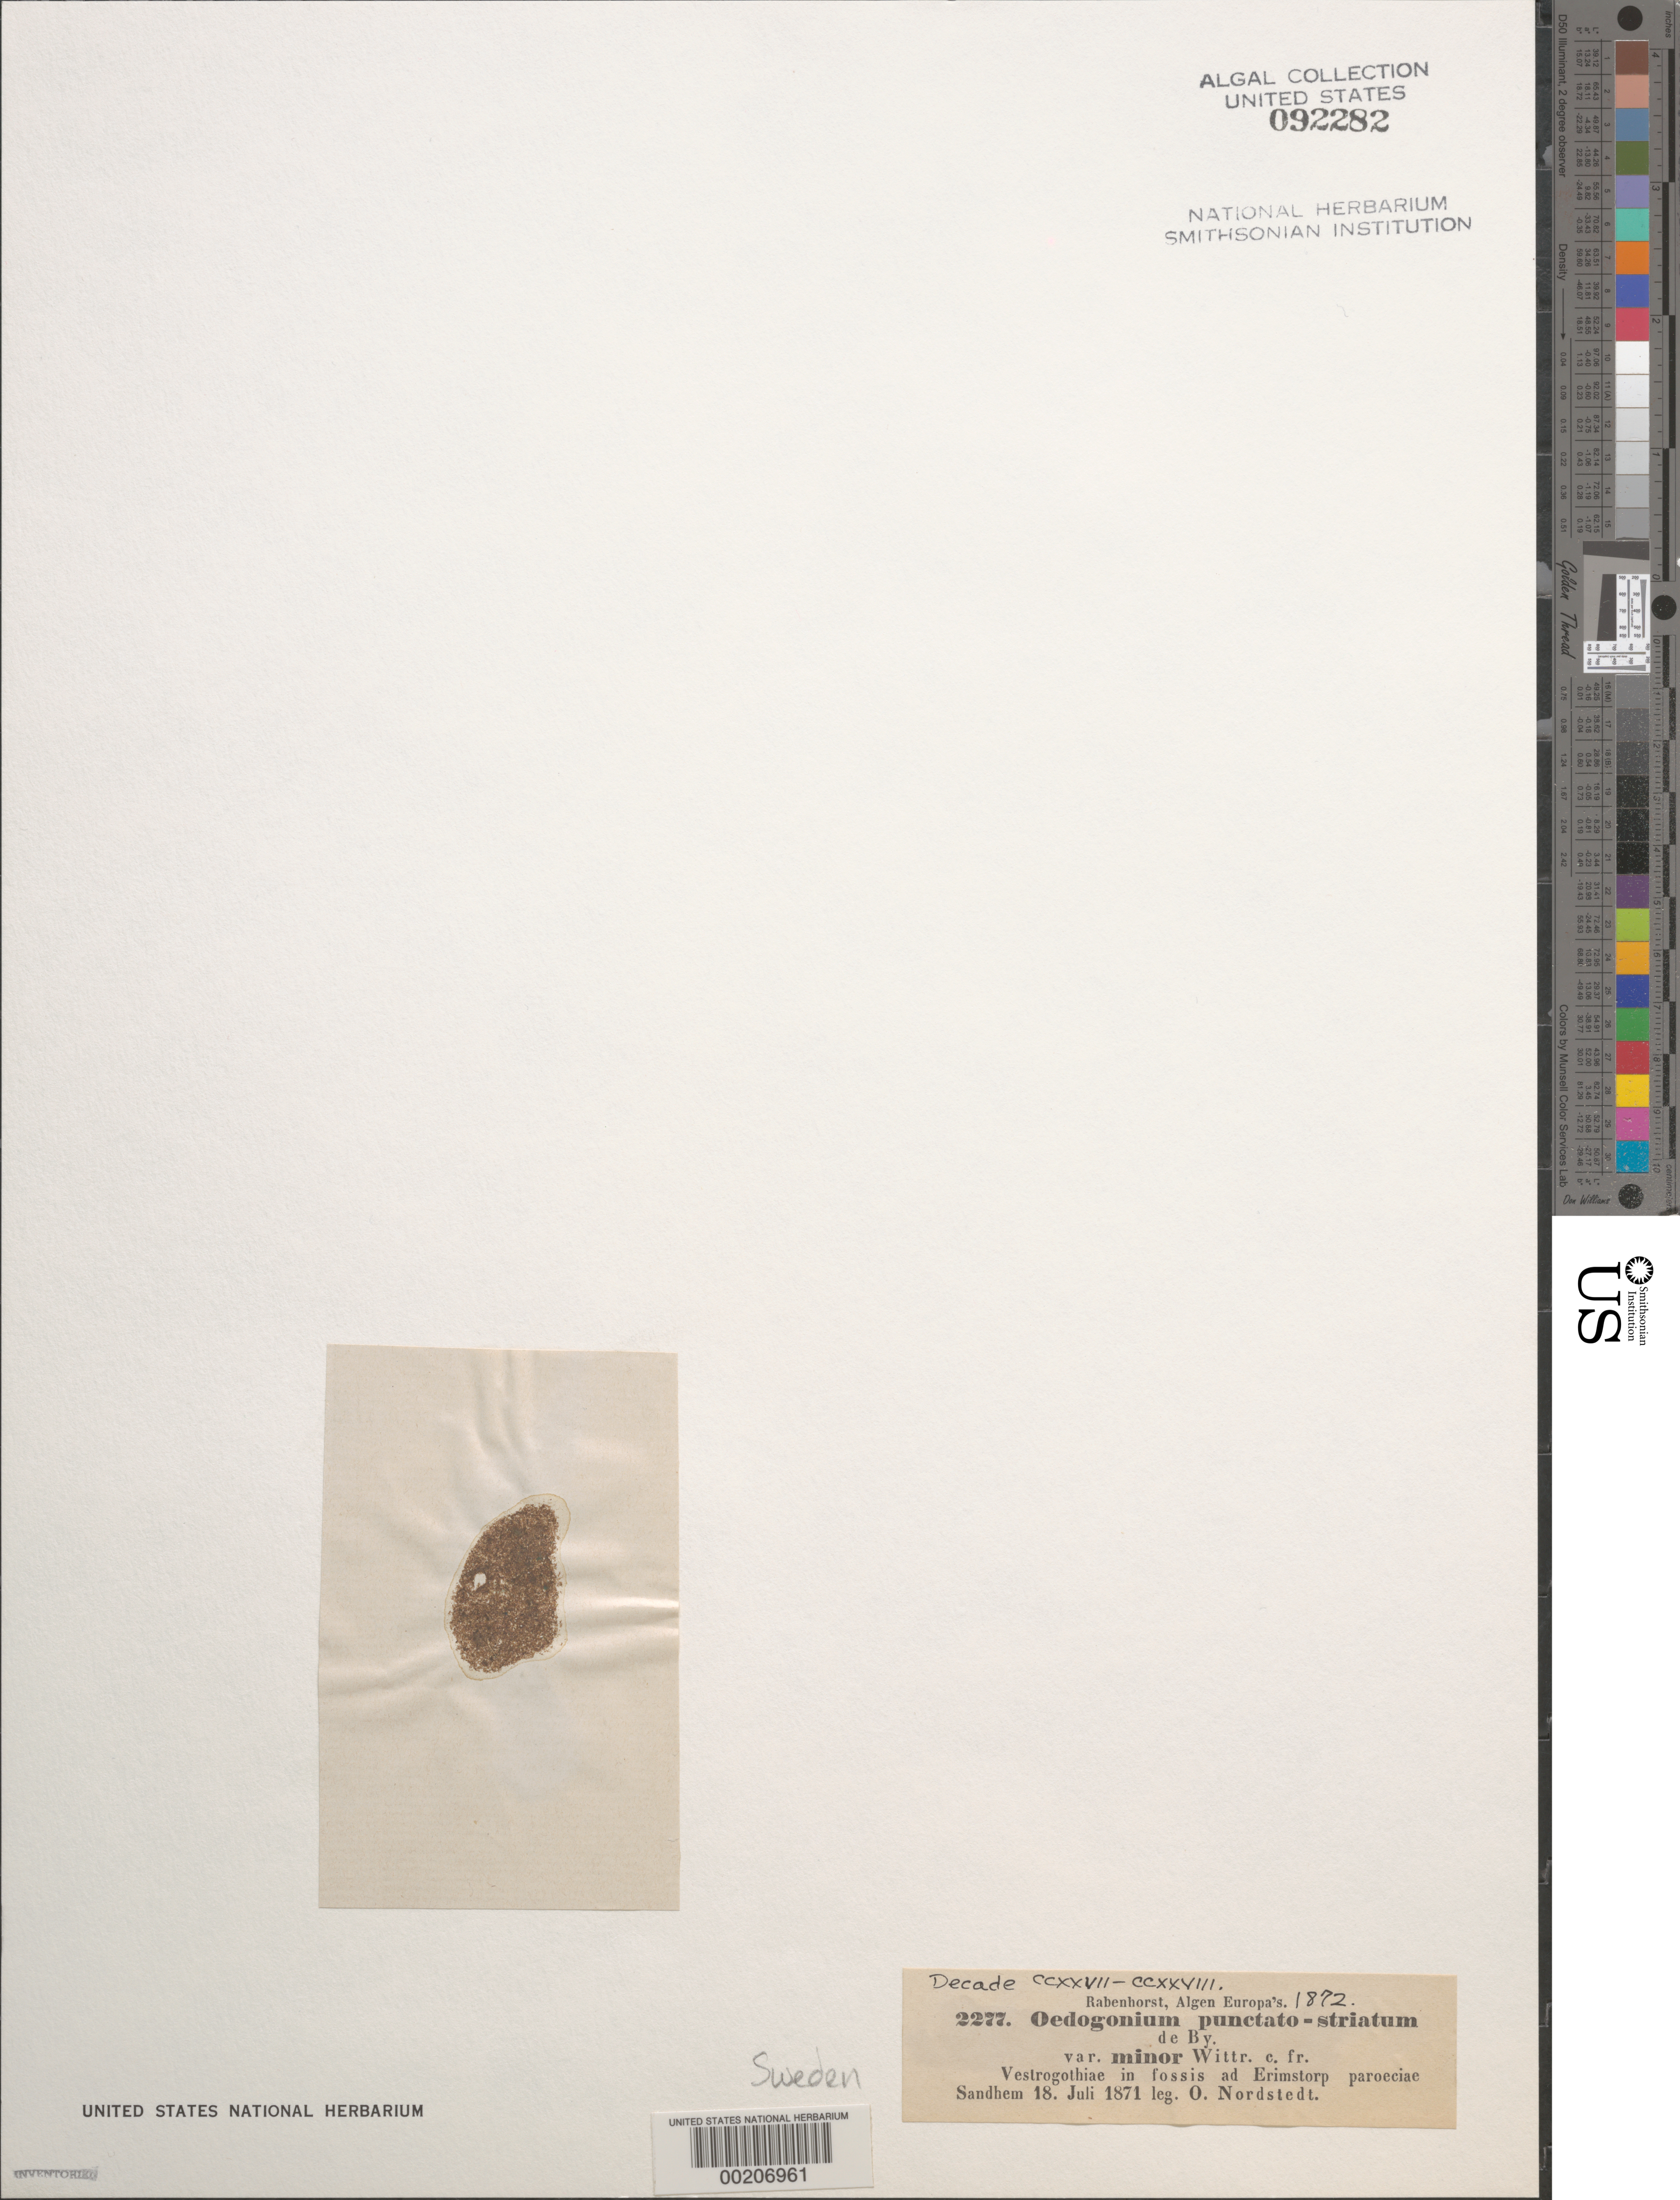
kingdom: Plantae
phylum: Chlorophyta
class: Chlorophyceae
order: Oedogoniales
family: Oedogoniaceae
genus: Oedogonium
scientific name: Oedogonium punctato-striatum var. minor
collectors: C. F. O. Nordstedt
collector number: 2277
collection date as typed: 18 Jul 1871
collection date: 1871-07-18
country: Sweden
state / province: Västra Götaland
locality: Erimstorp, par. sandhem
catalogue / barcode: US 92282